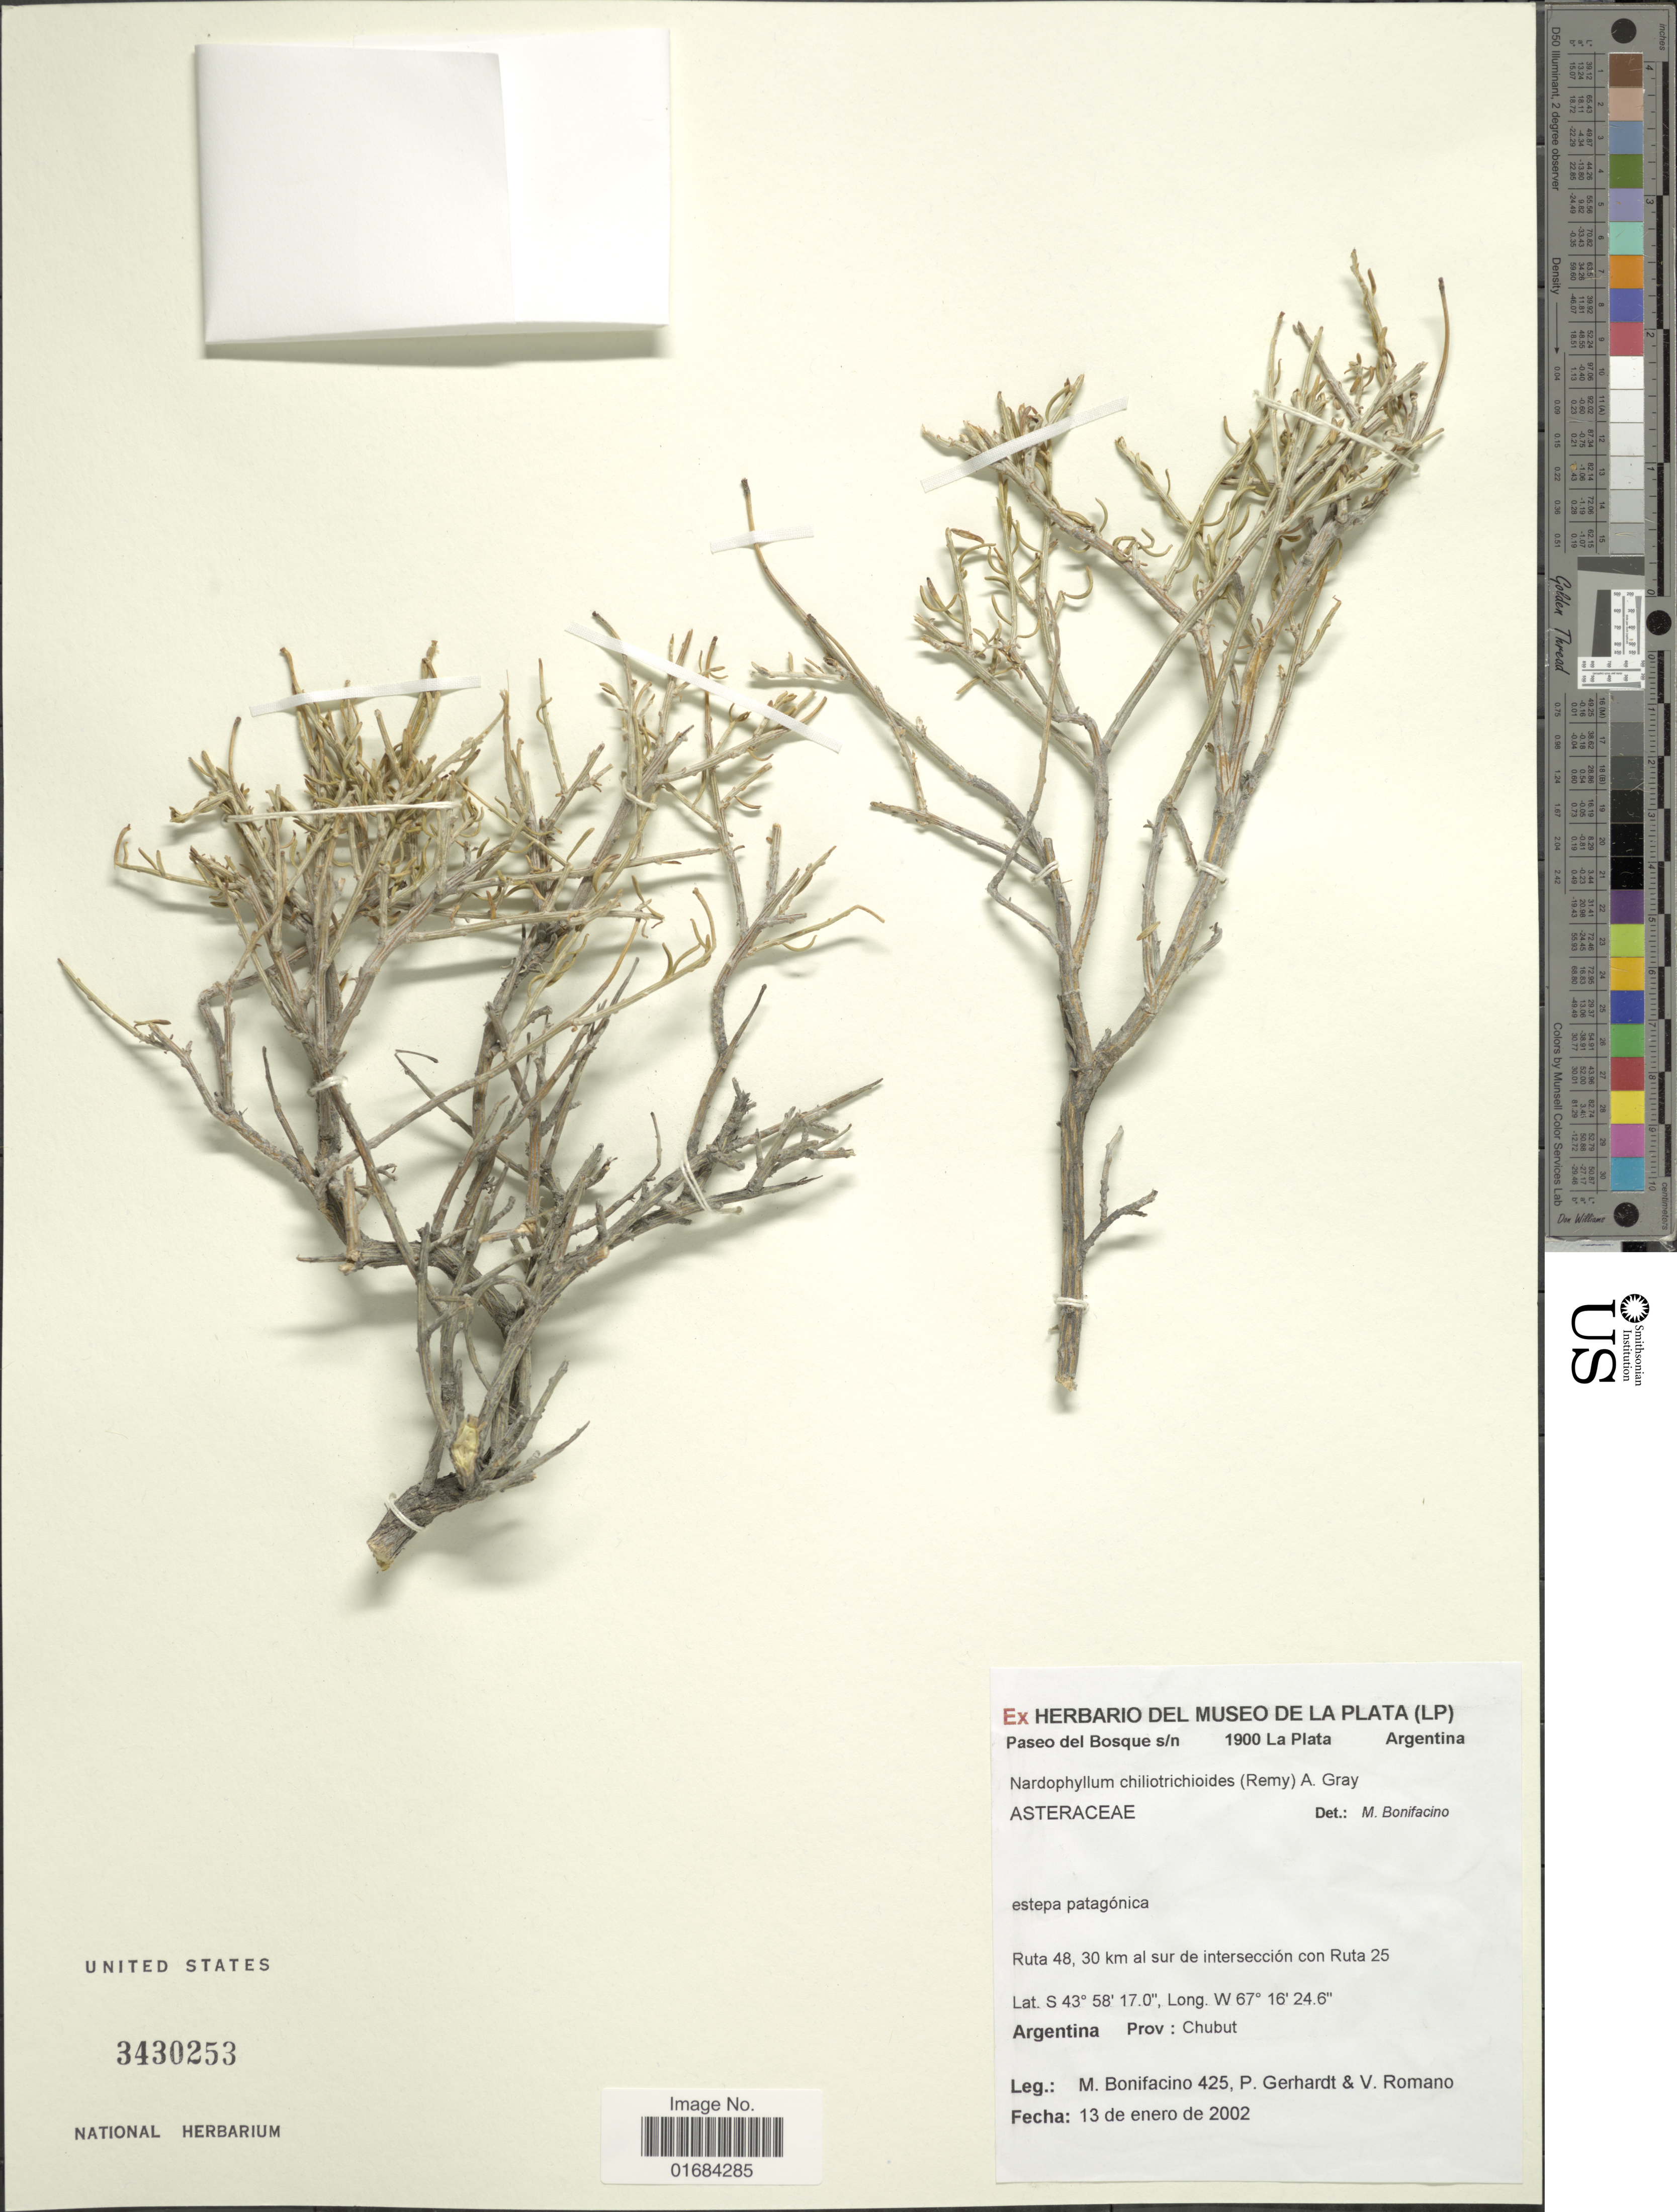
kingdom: Plantae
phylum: Tracheophyta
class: Magnoliopsida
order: Asterales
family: Asteraceae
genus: Nardophyllum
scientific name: Nardophyllum chiliotrichoides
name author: (J. Rémy) A. Gray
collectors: M. Bonifacino, P. Gerhardt & V. Romano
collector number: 0425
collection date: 2002-01-13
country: Argentina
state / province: Chubut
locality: Ruta 48, 30 km al sur de interseccion con Ruta 25.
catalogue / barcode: US 3430253